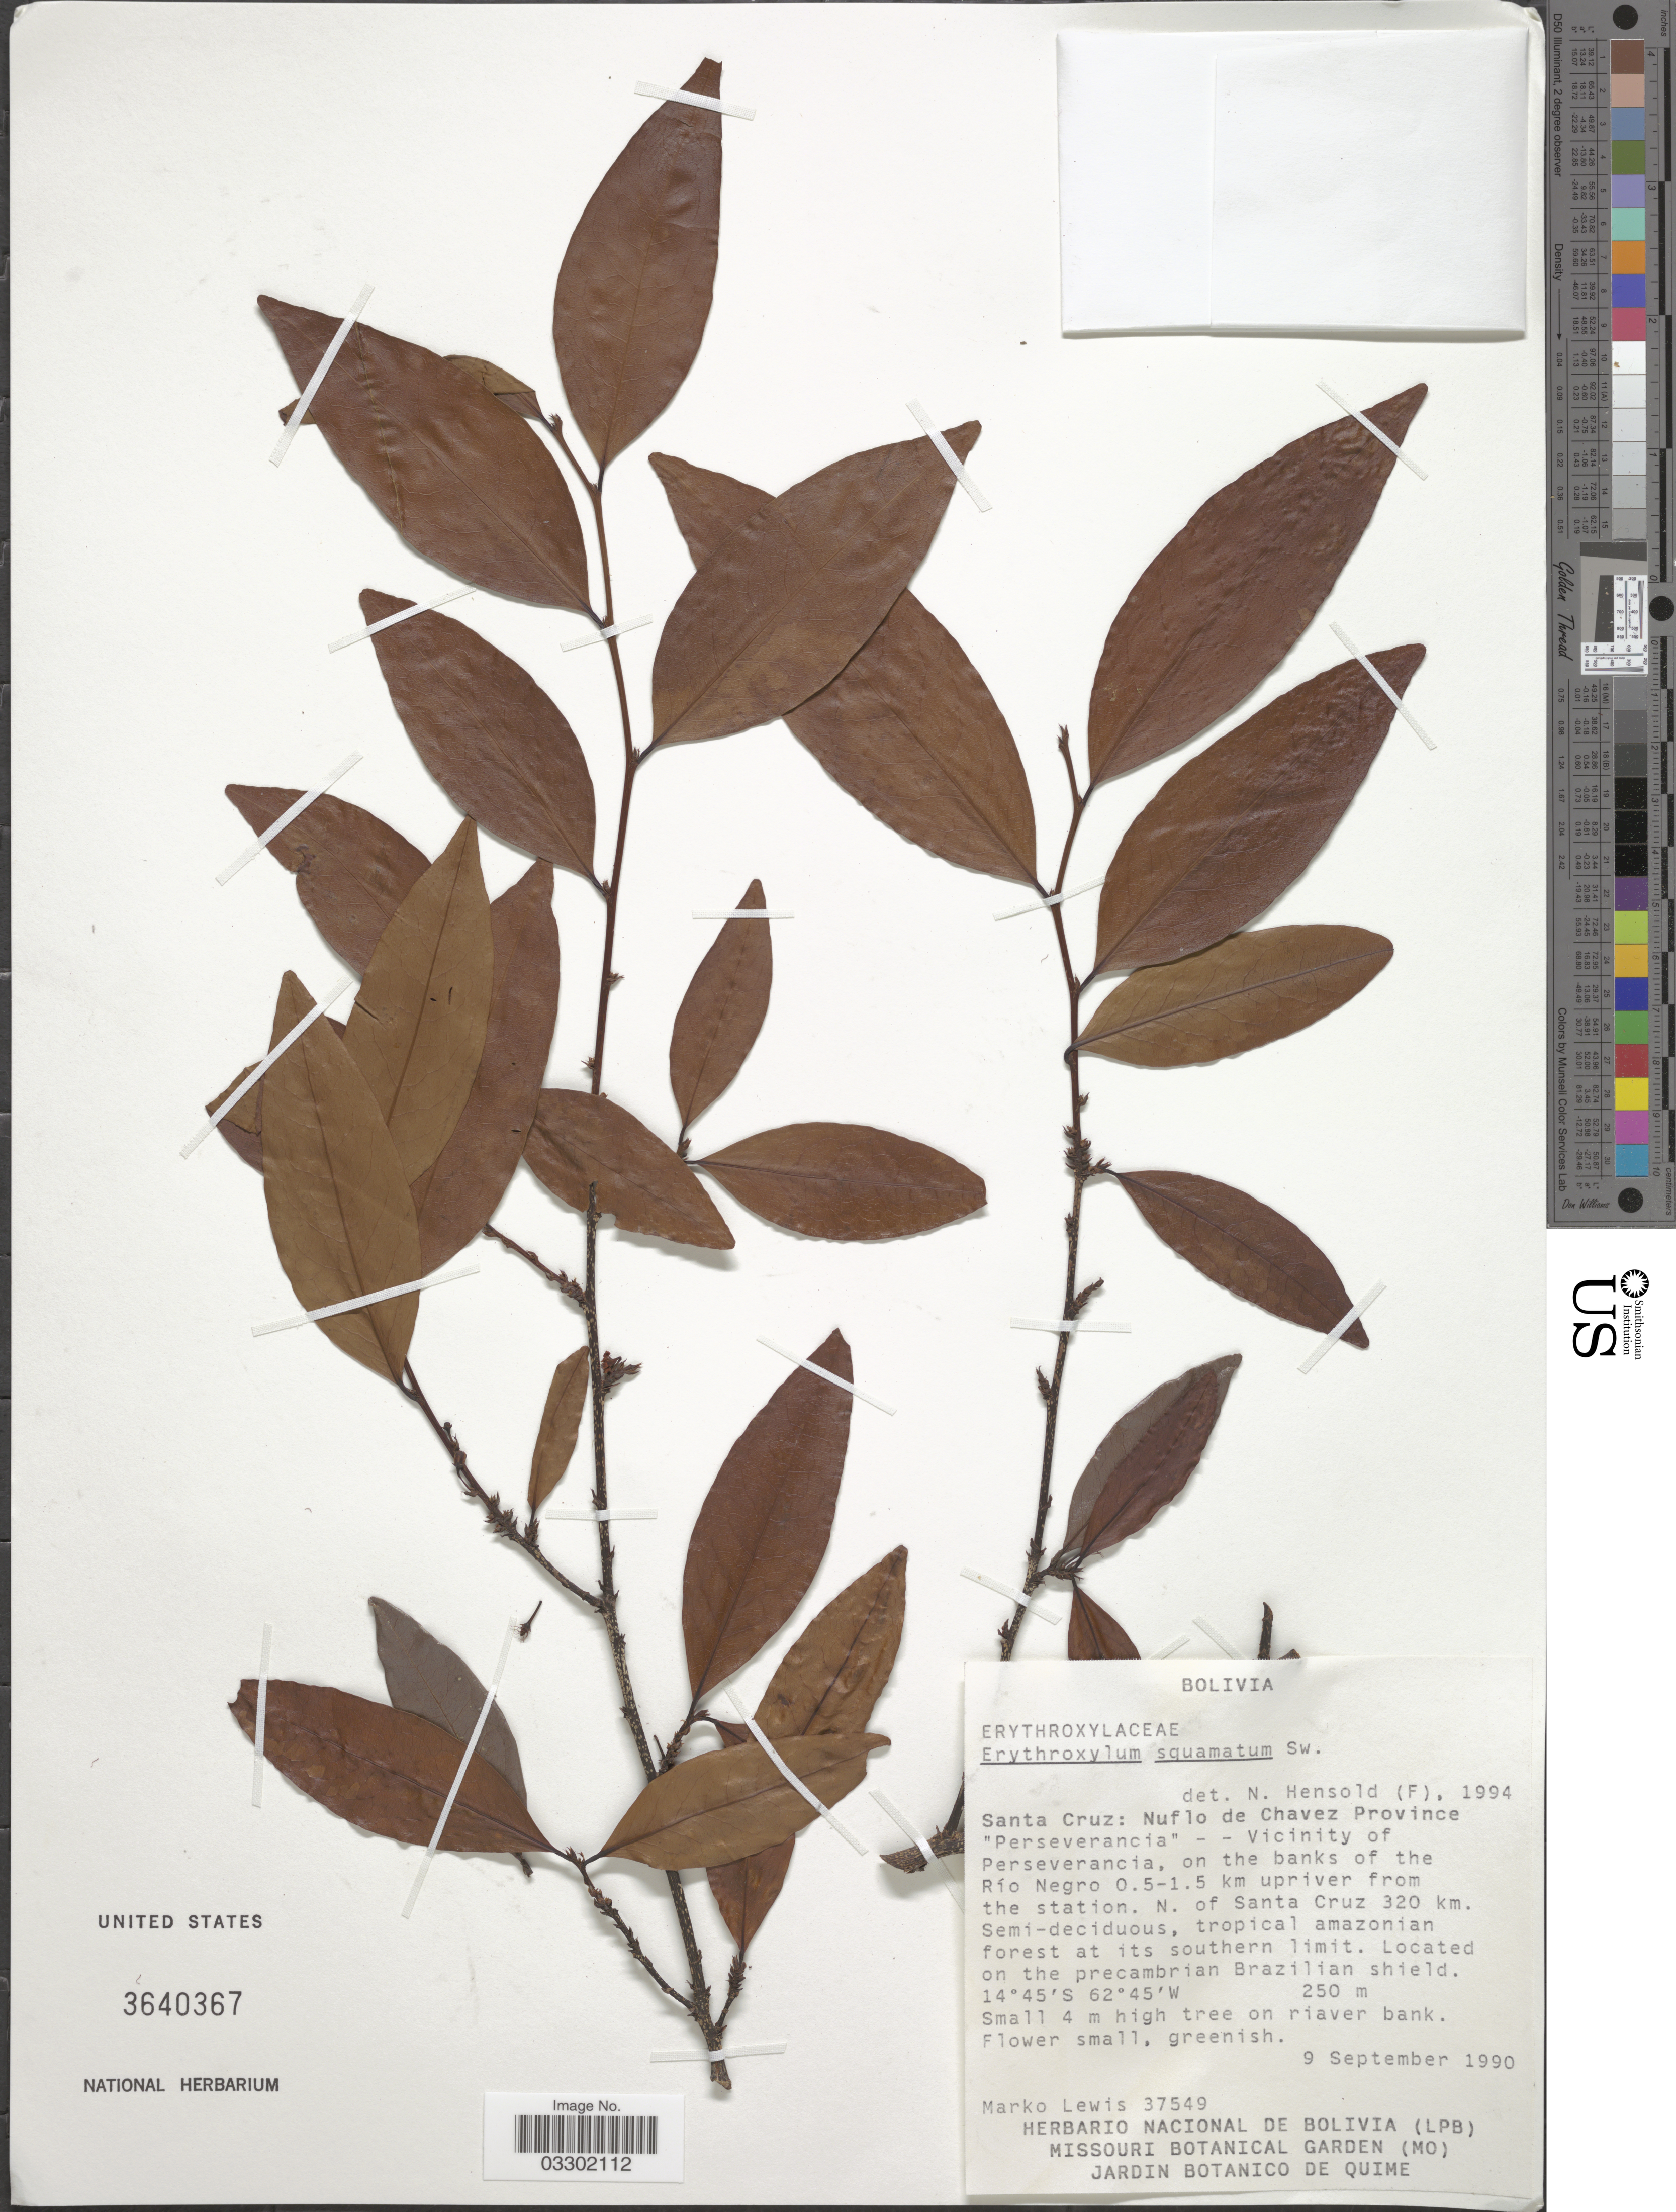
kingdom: Plantae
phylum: Tracheophyta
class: Magnoliopsida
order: Malpighiales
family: Erythroxylaceae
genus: Erythroxylum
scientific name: Erythroxylum squamatum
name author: Sw.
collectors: M. A. Lewis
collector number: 37549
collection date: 1990-09-09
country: Bolivia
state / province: Santa Cruz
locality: Nuflo de Chavez Province "Perseverancia" -- Vicinity of Perseverancia, on the banks of the Río Negro 0.5-1.5 km upriver from the station. N. of Santa Cruz 320 km.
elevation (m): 250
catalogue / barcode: US 3640367